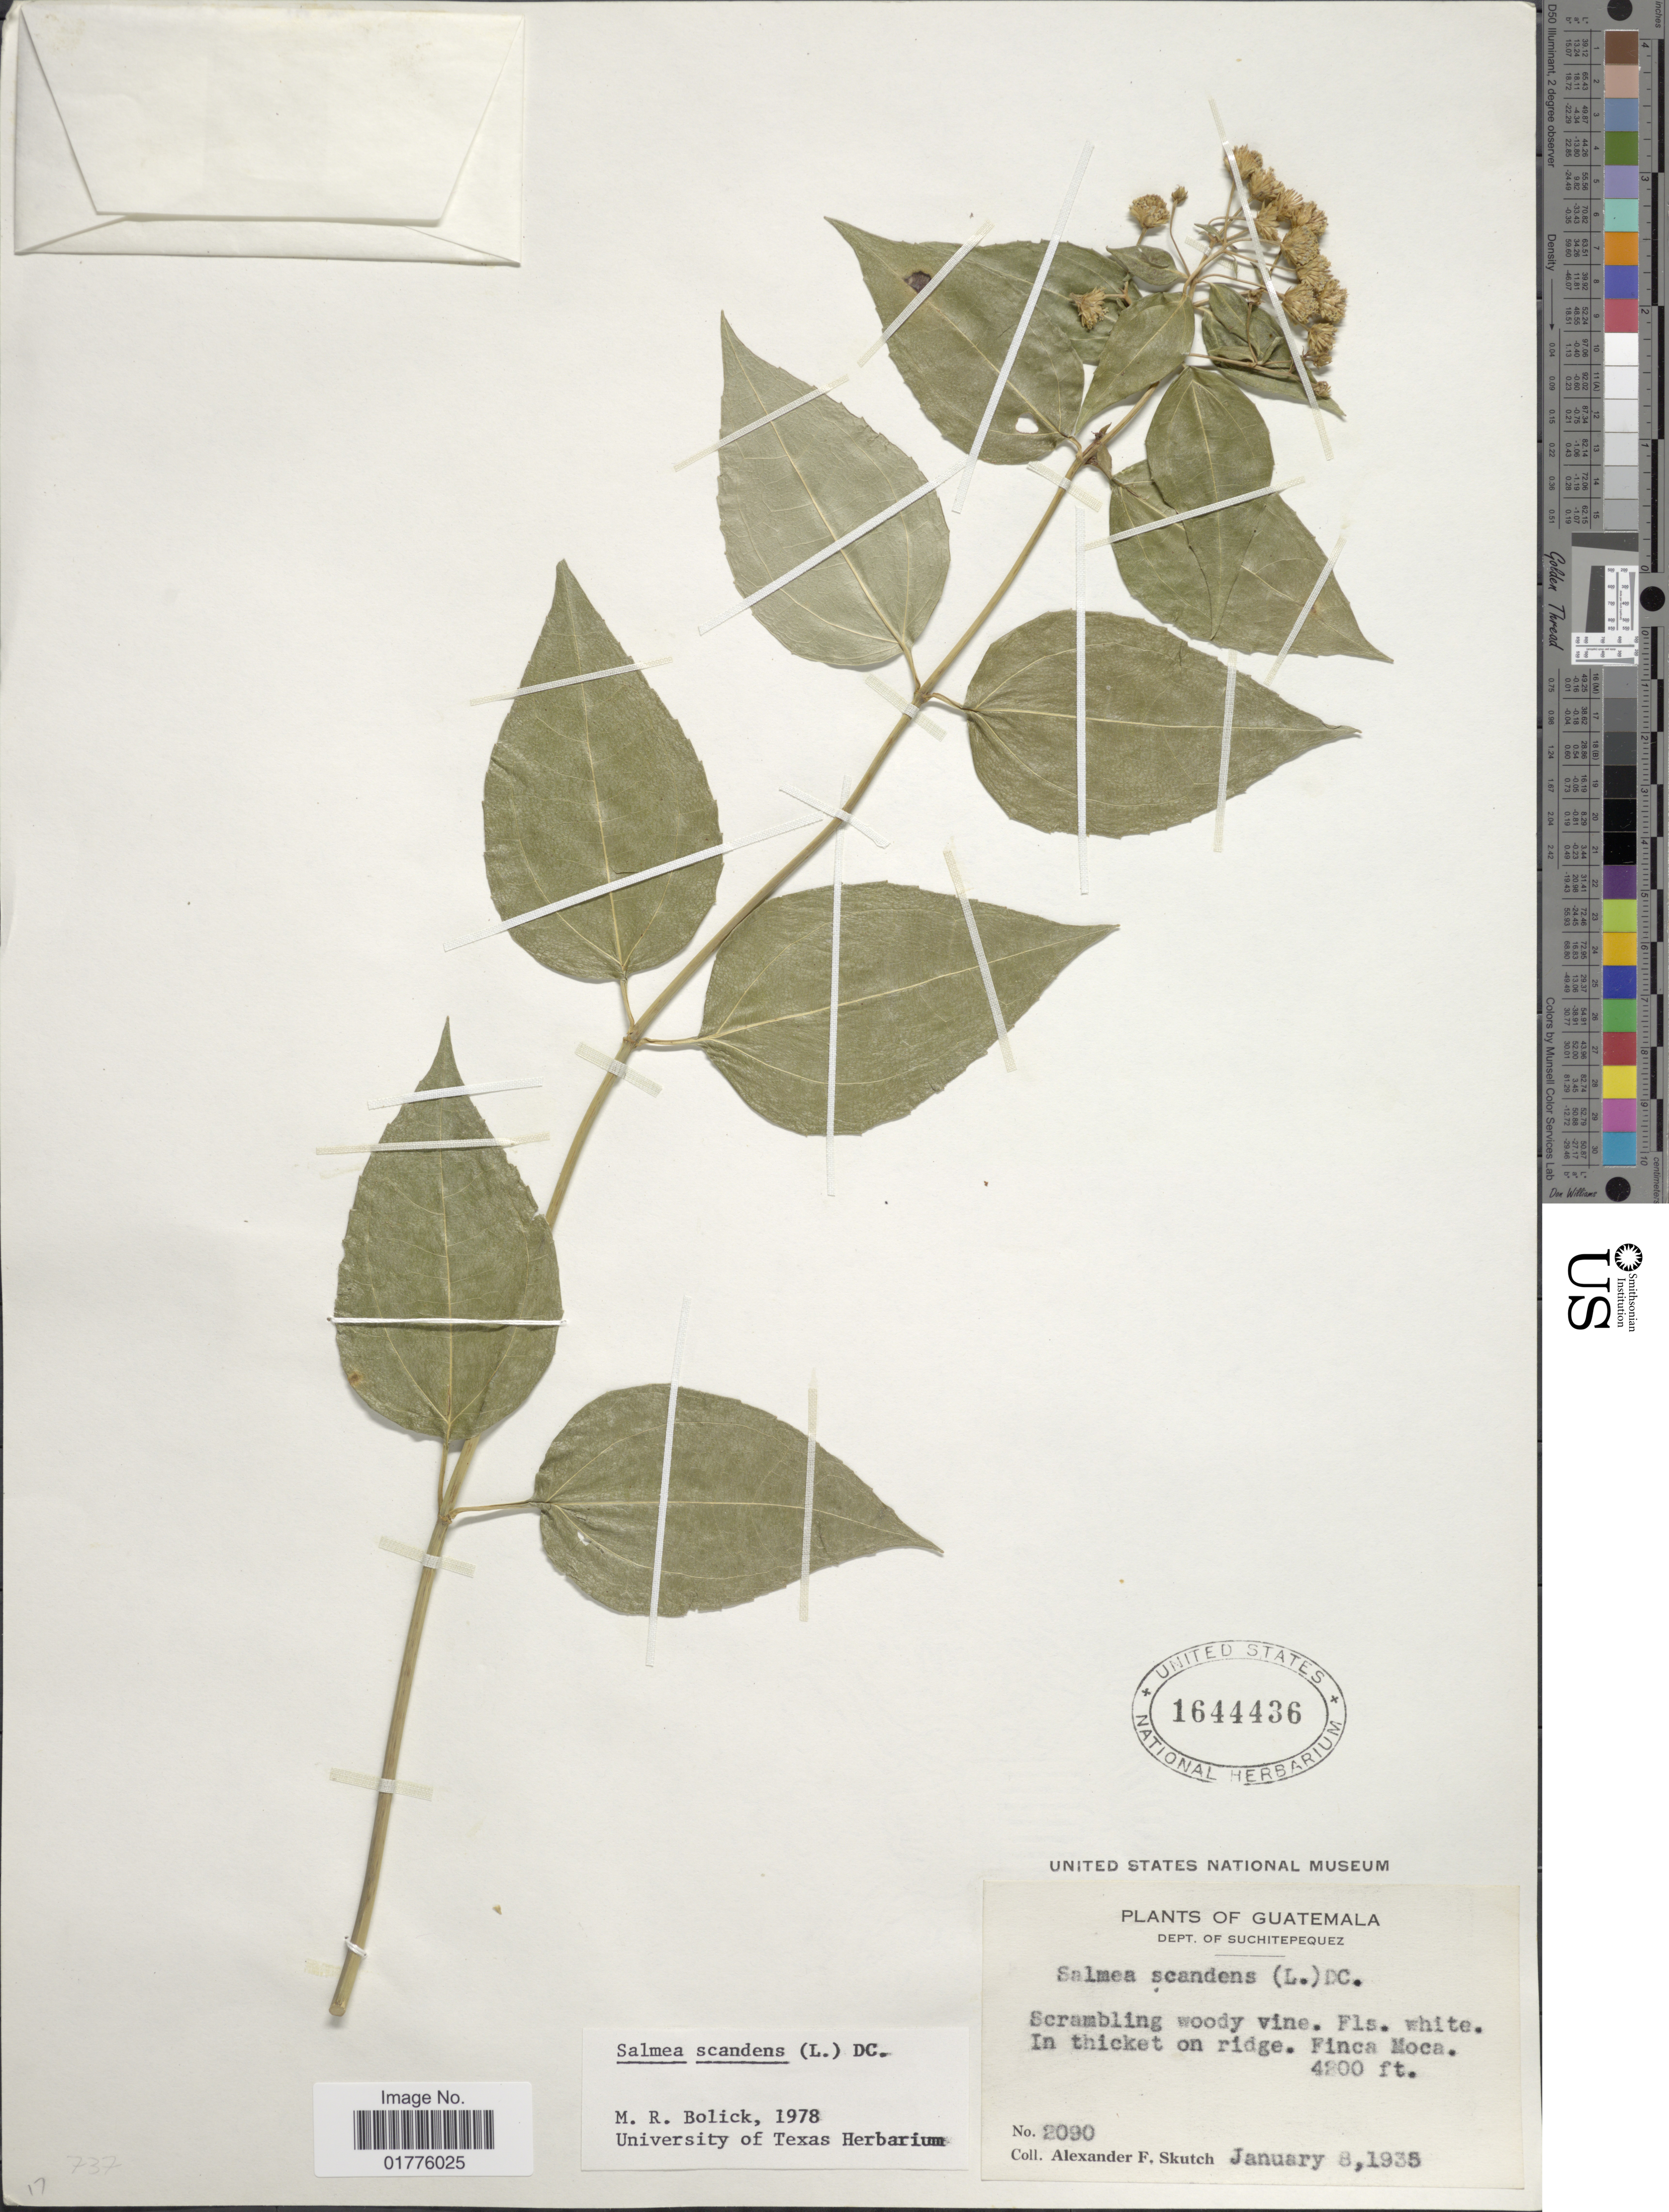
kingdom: Plantae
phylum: Tracheophyta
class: Magnoliopsida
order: Asterales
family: Asteraceae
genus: Salmea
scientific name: Salmea scandens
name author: (L.) DC.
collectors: A. F. Skutch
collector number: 2090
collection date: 1935-01-08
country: Guatemala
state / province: Suchitepéquez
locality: Dept. of Suchitepequez, Finca Moca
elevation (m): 1280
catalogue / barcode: US 1644436